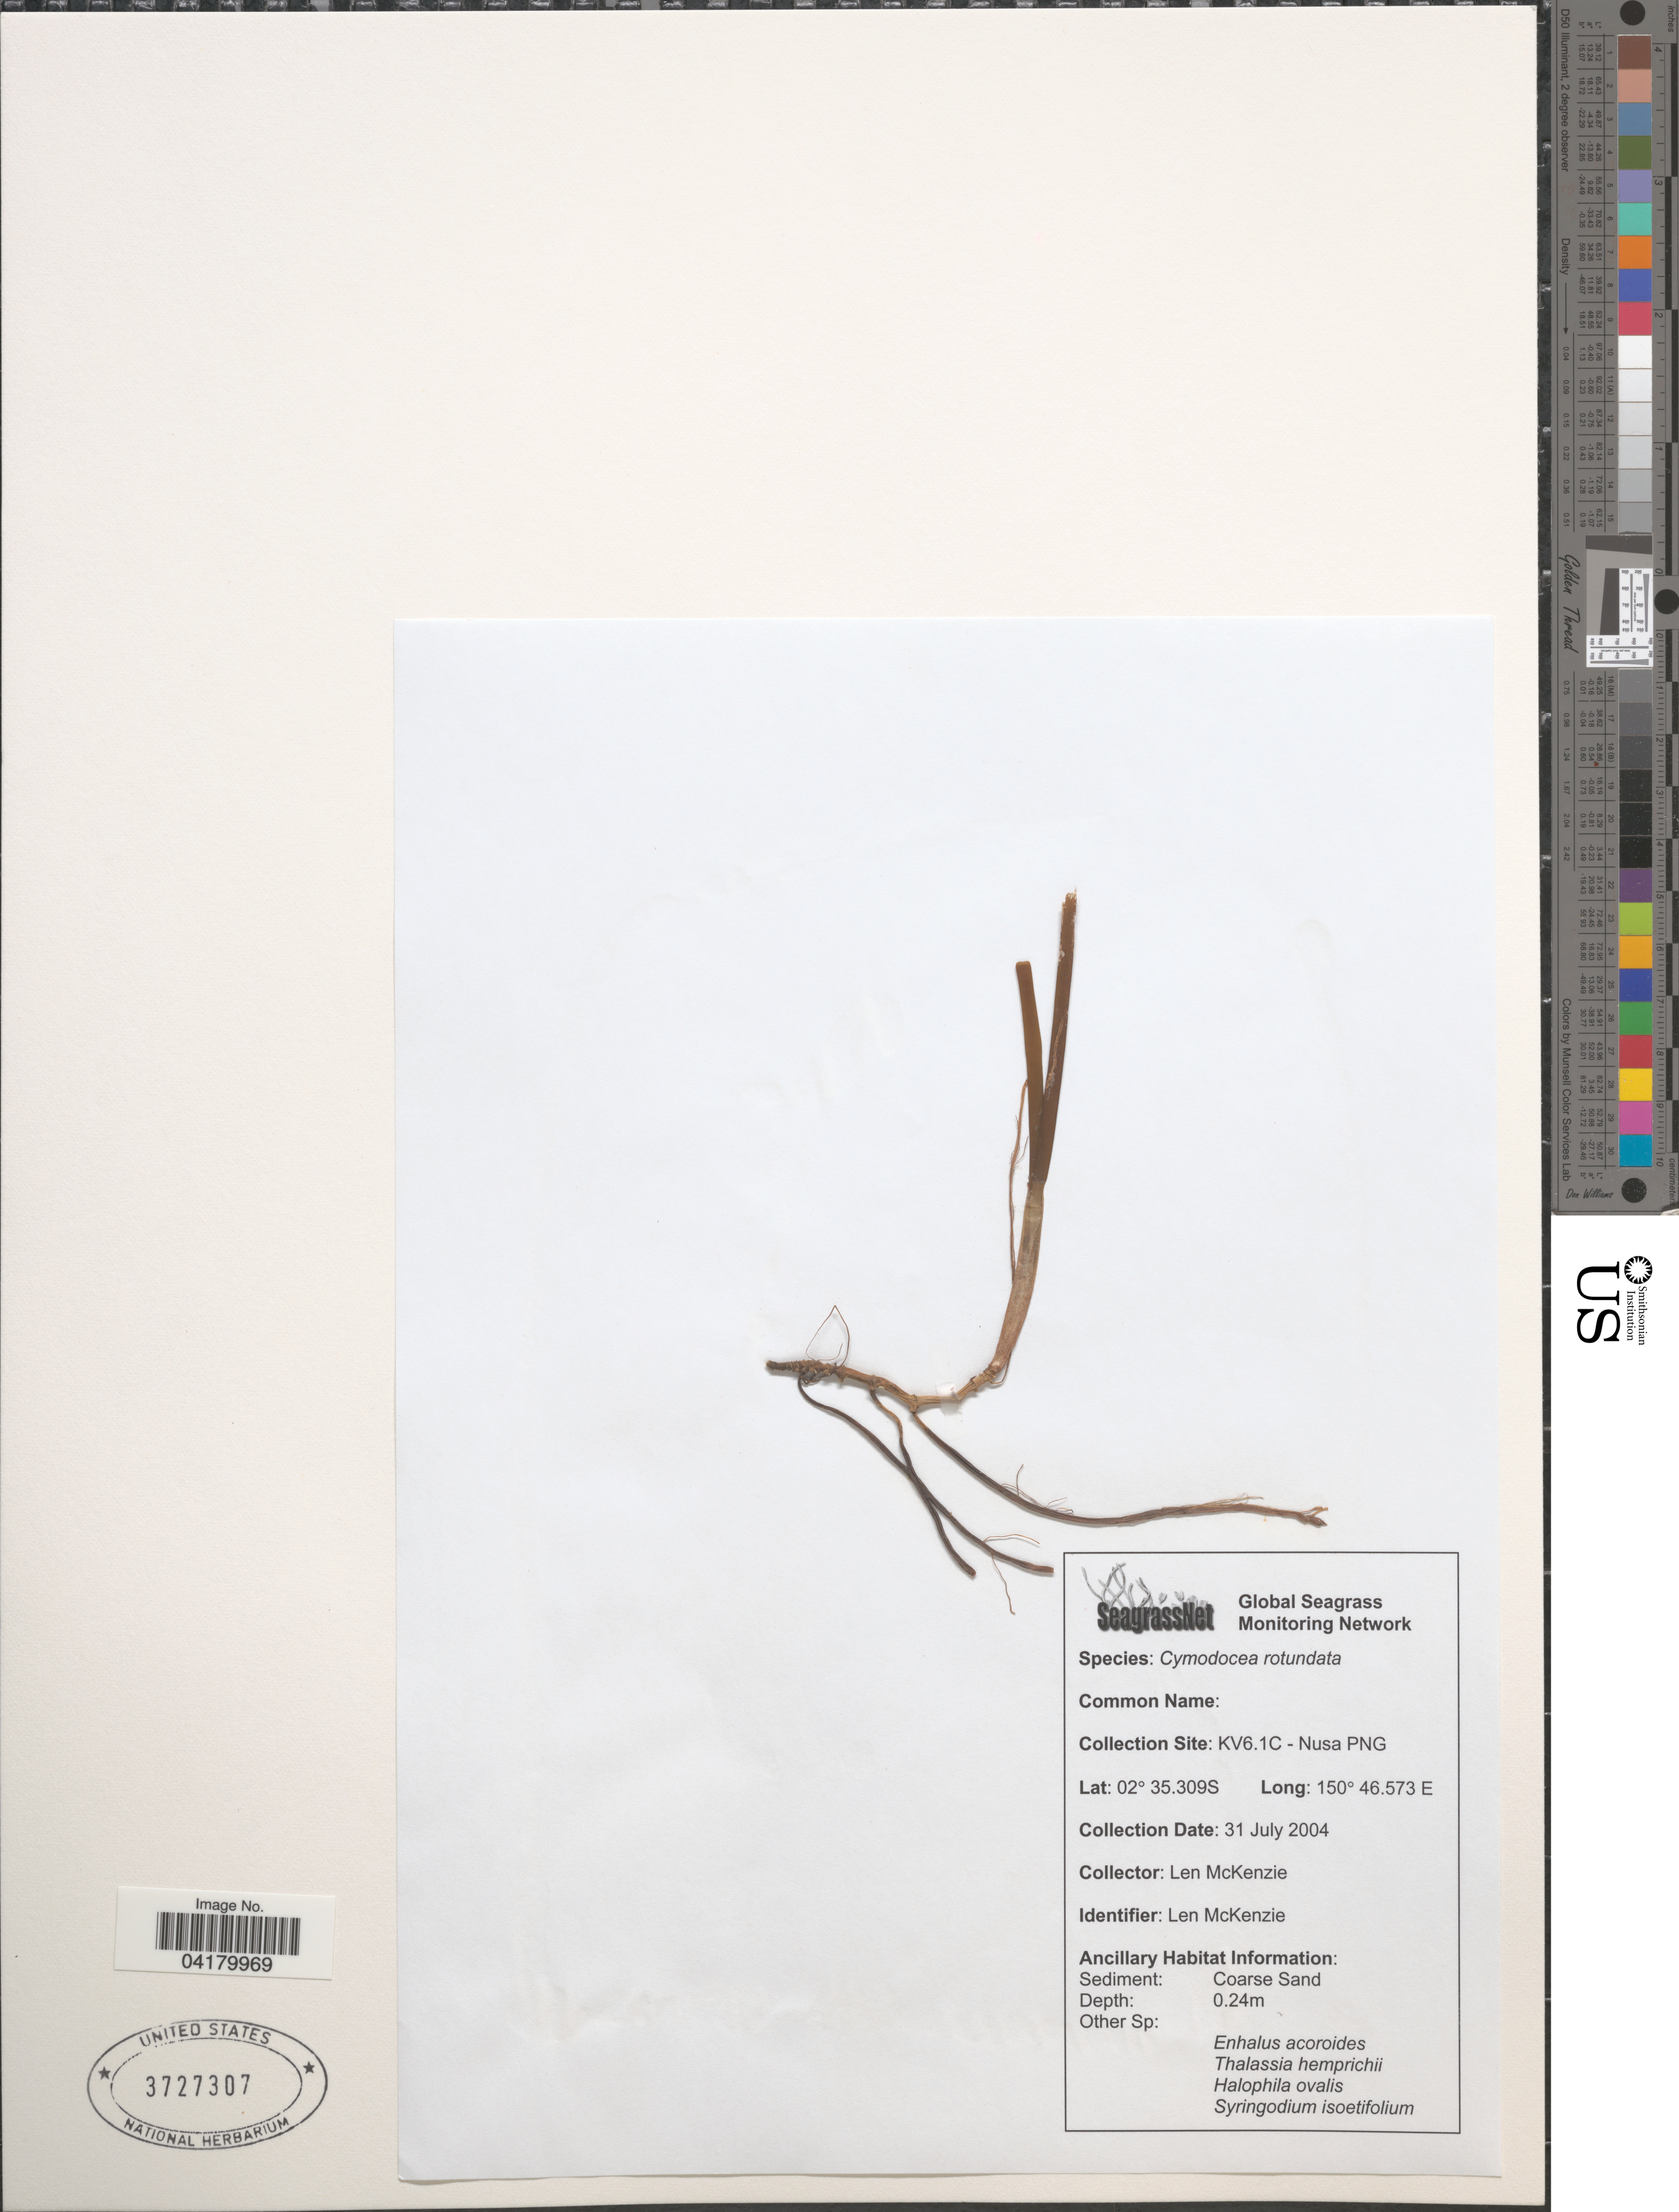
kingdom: Plantae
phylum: Tracheophyta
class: Liliopsida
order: Alismatales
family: Cymodoceaceae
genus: Cymodocea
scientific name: Cymodocea rotundata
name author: Asch. & Schweinf.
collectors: L. McKenzie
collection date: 2004-07-31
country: Papua New Guinea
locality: Collection Site: KV6.1C - Nusa PNG.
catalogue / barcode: US 3727307